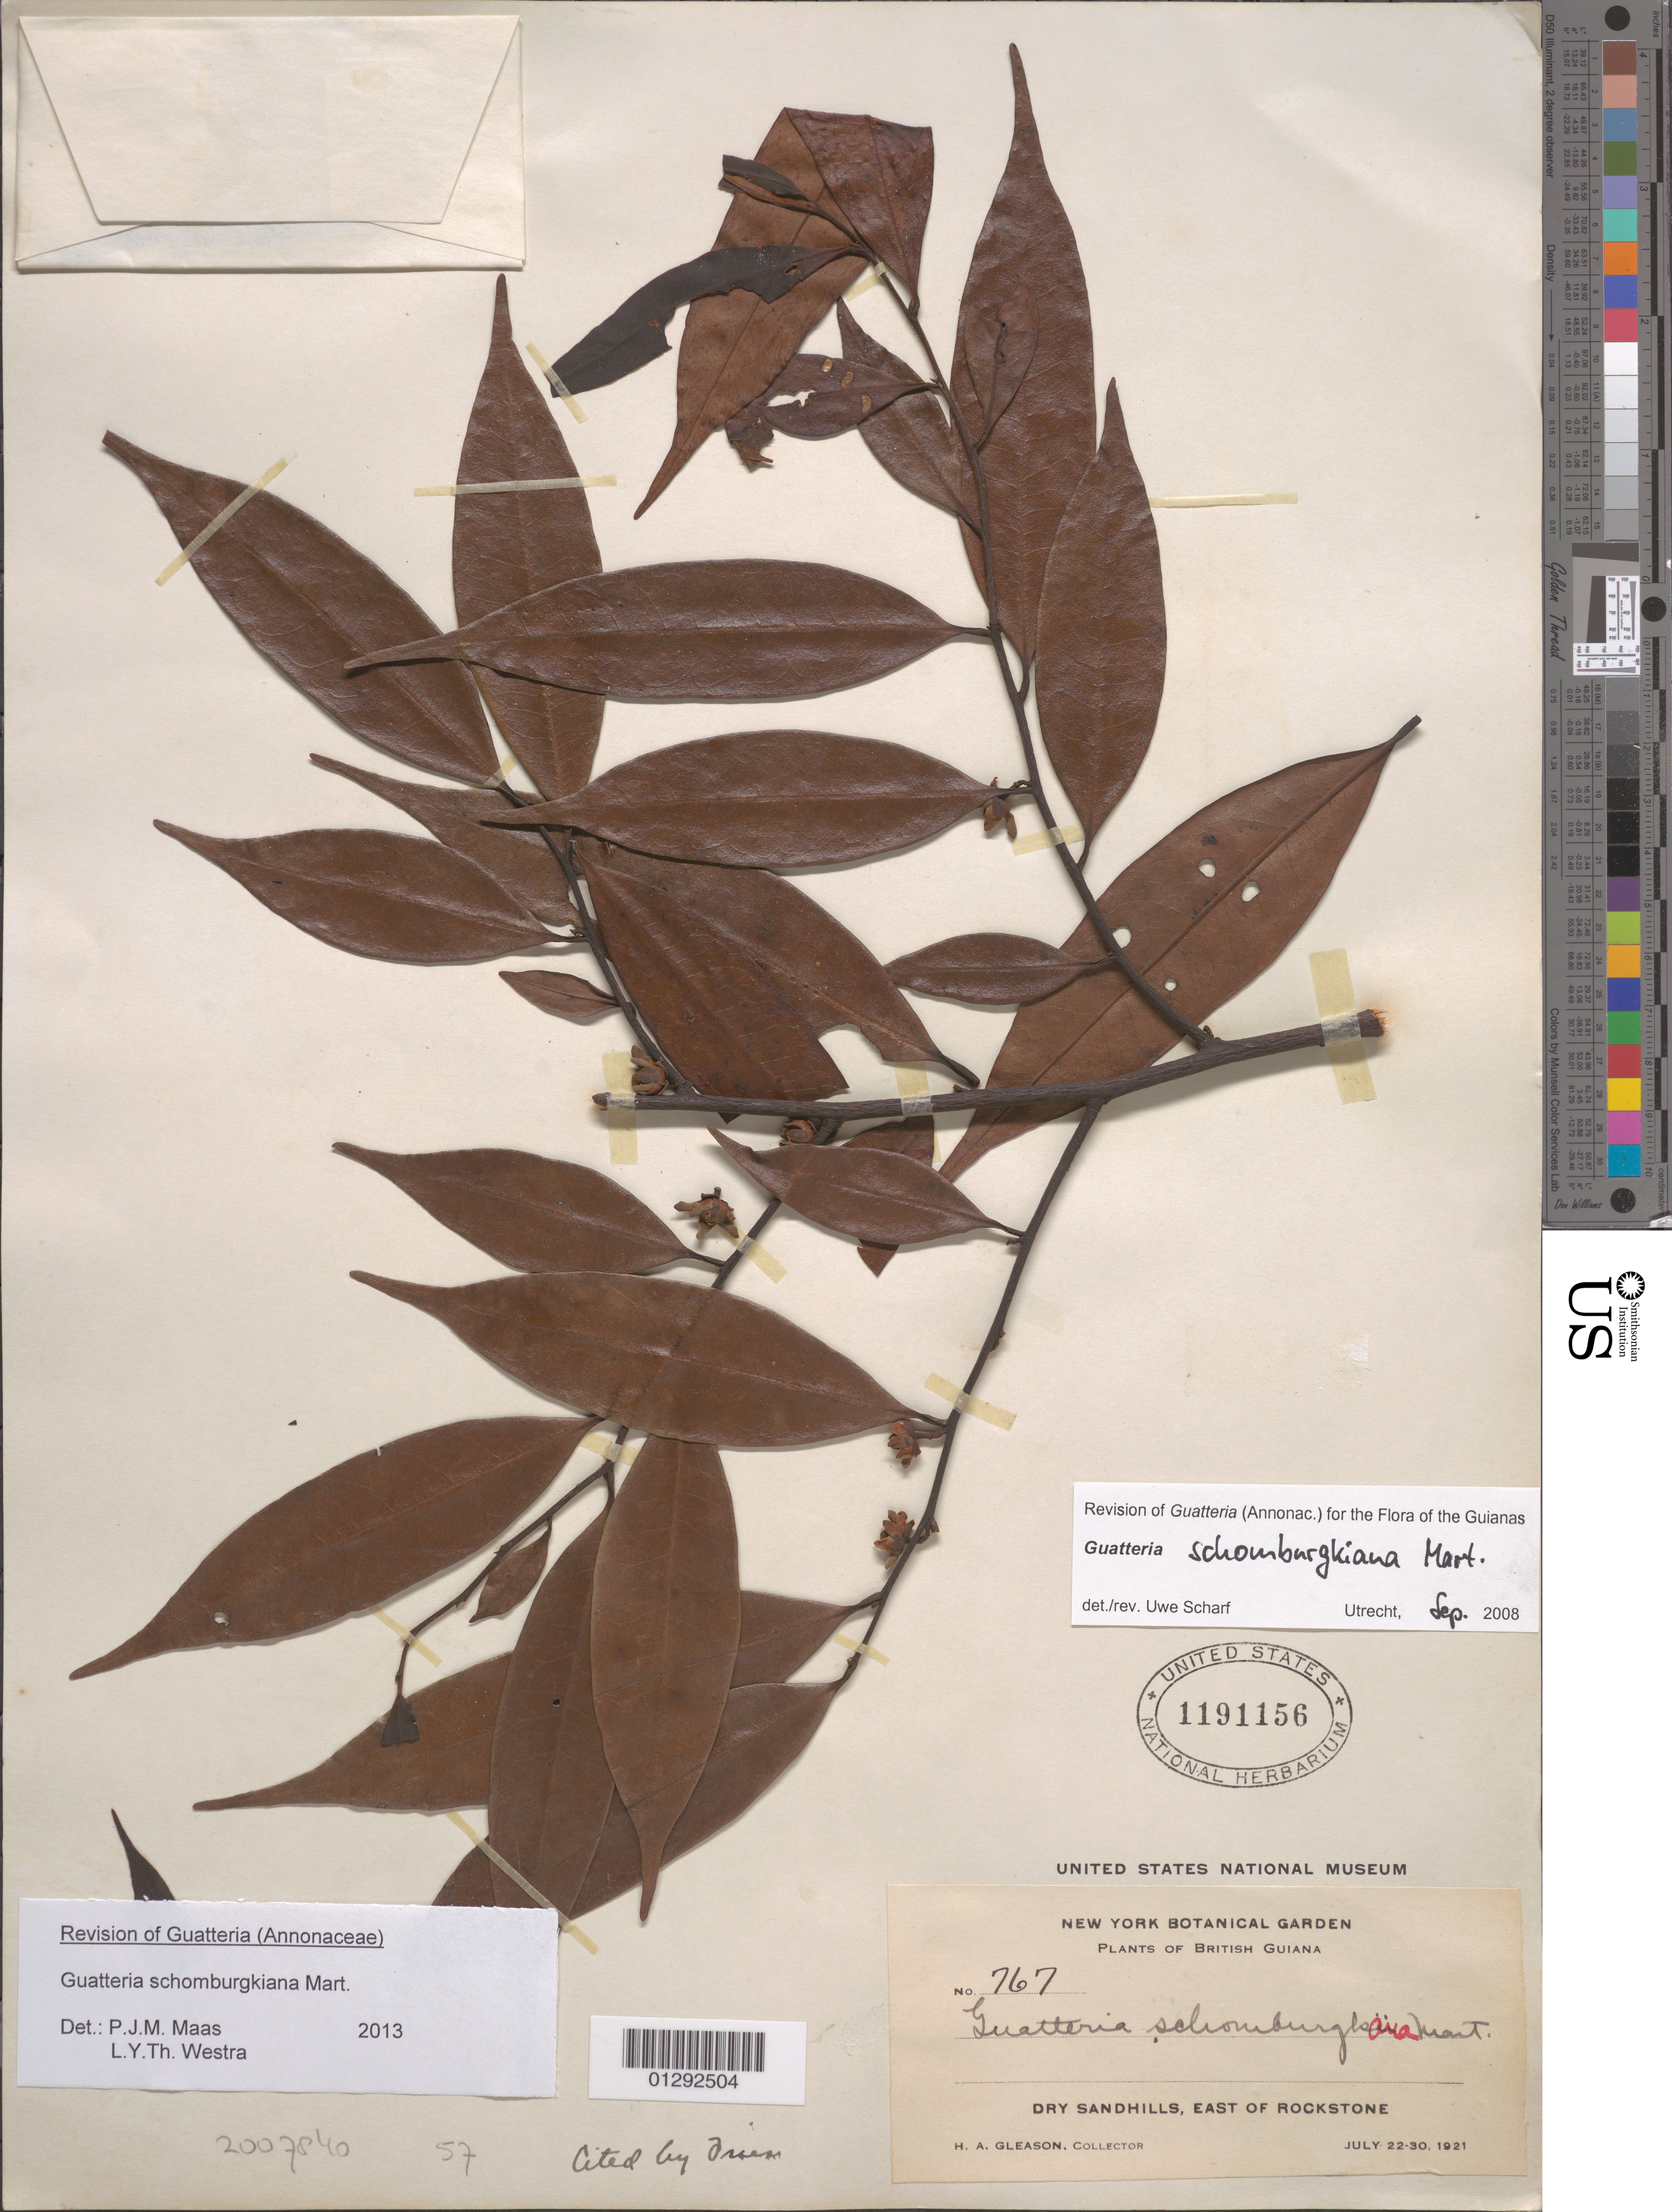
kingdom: Plantae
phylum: Tracheophyta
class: Magnoliopsida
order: Magnoliales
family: Annonaceae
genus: Guatteria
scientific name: Guatteria schomburgkiana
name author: Mart.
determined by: Maas, P. J.; Westra, L. Y.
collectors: H. A. Gleason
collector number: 767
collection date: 1921-07-22/1921-07-30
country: Guyana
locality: East of Rockstone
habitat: Dry sandhills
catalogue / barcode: US 1191156